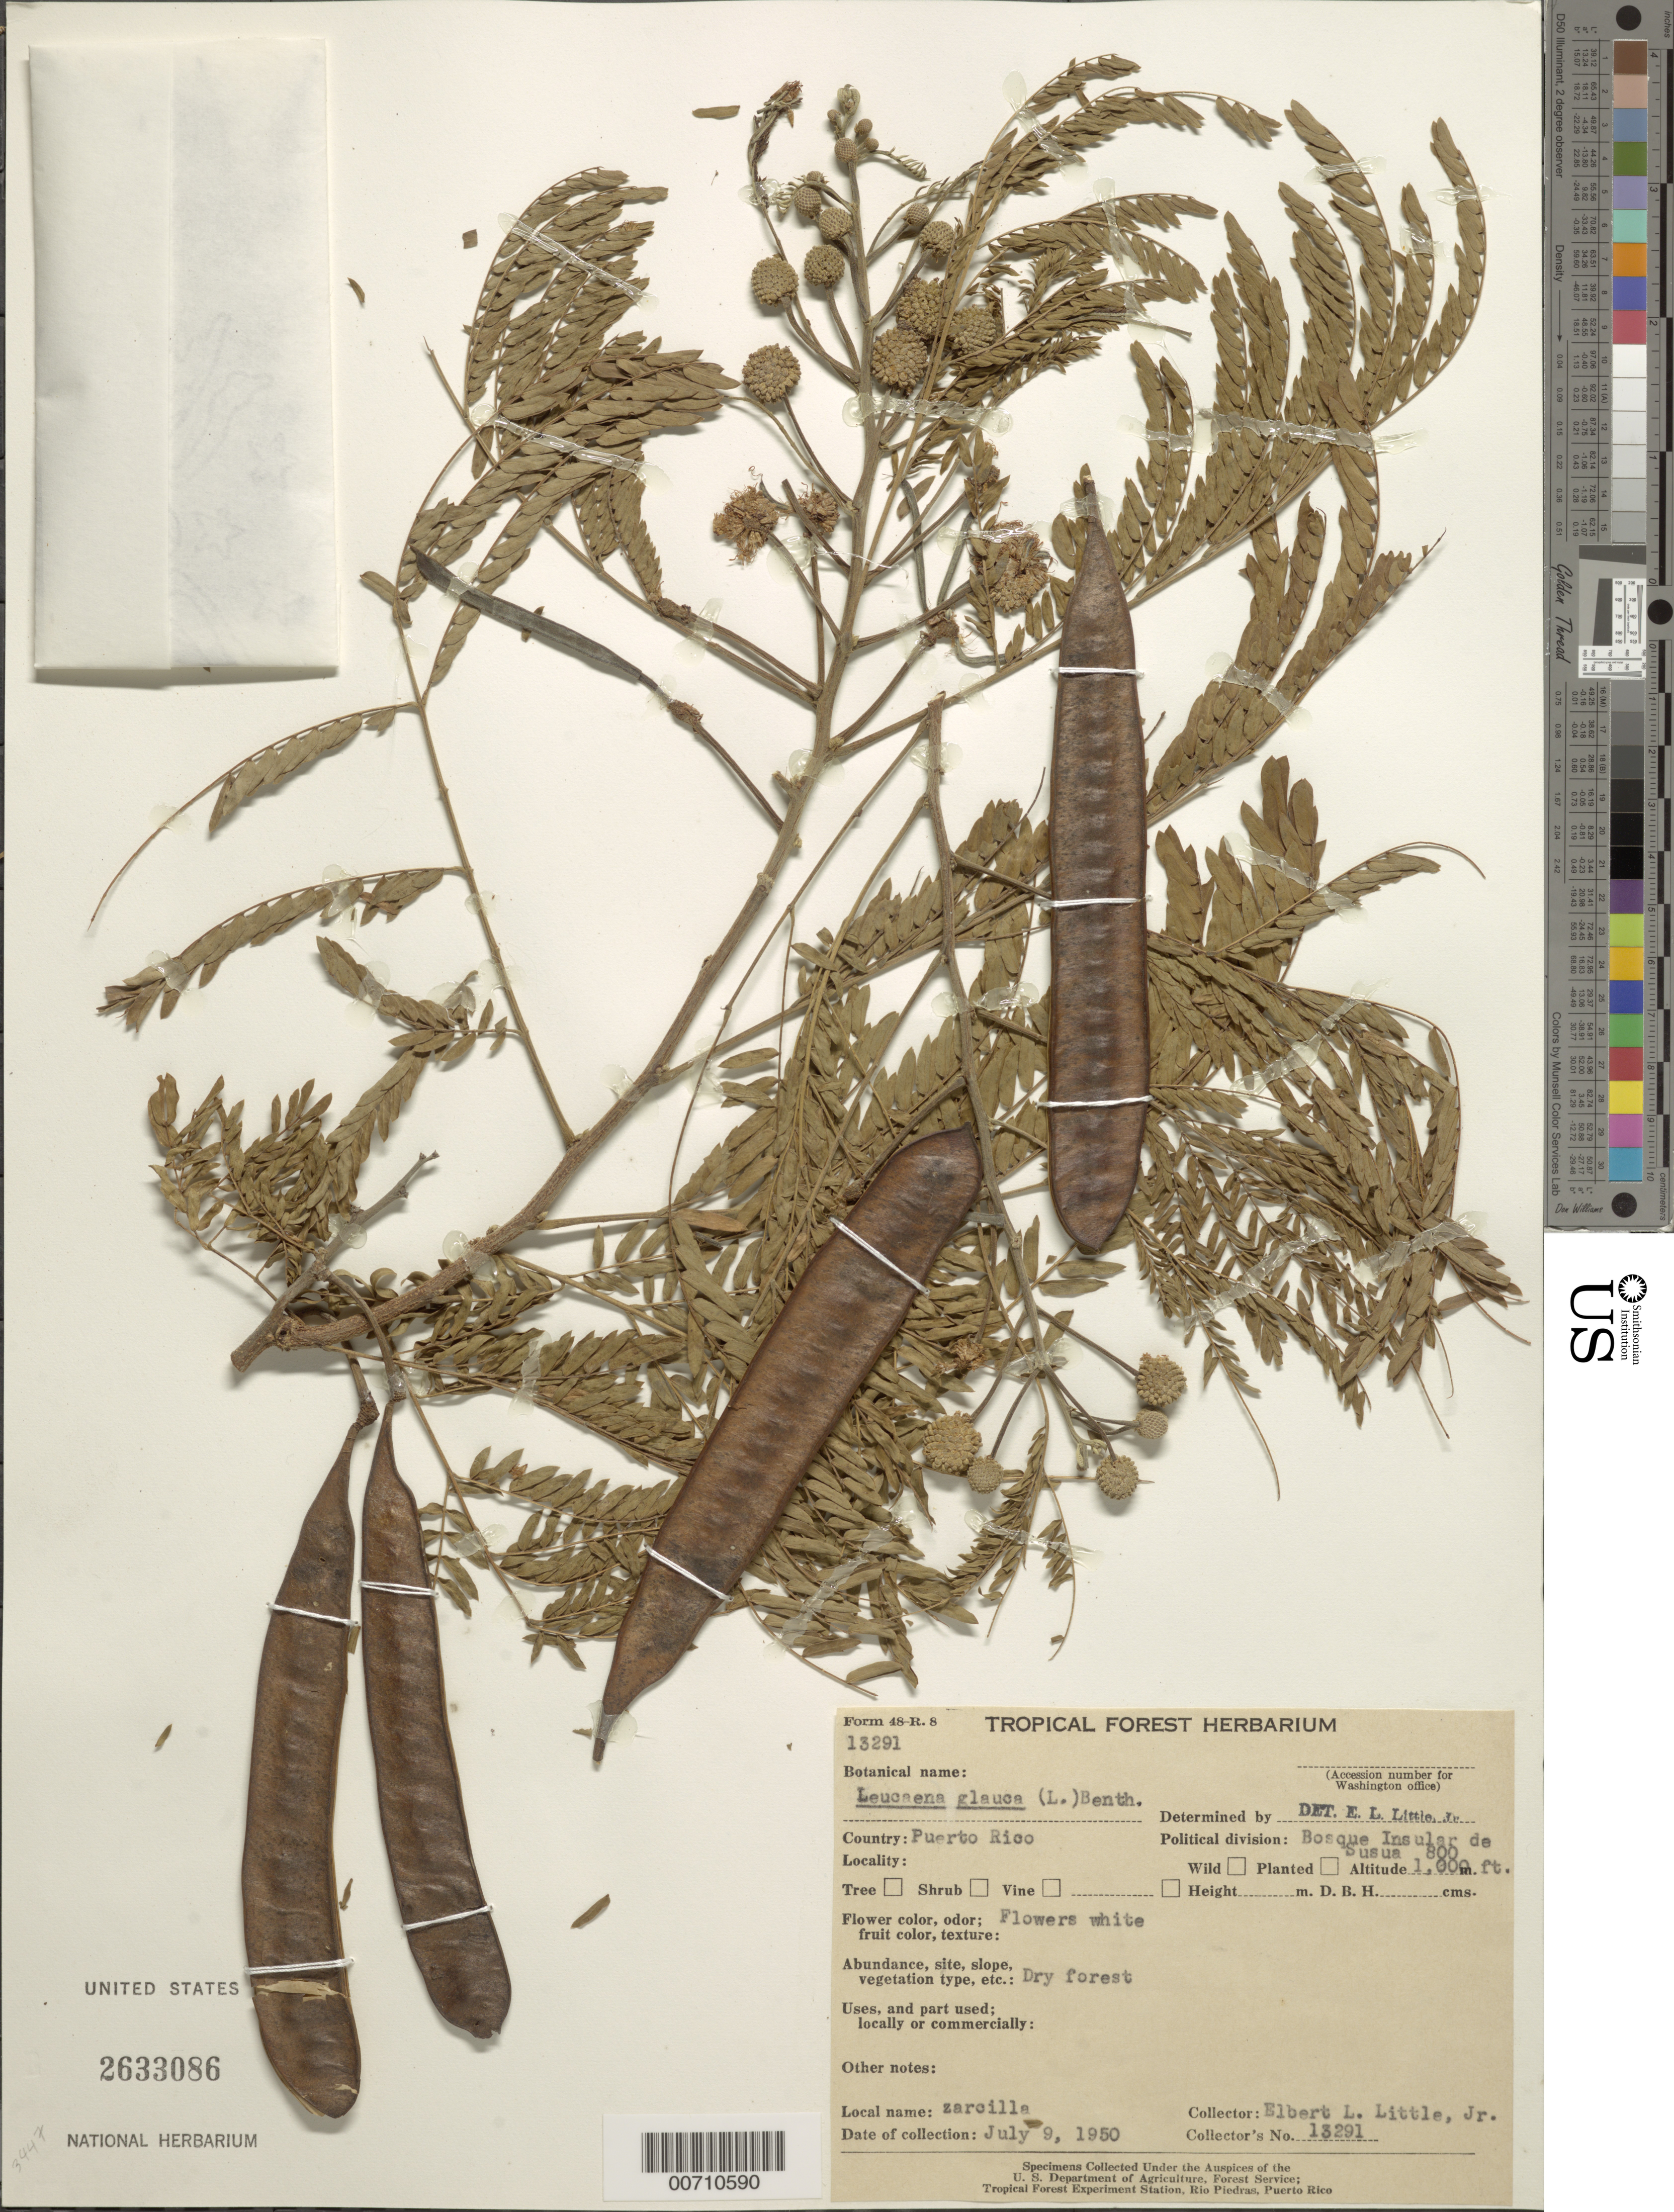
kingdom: Plantae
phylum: Tracheophyta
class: Magnoliopsida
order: Fabales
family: Fabaceae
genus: Leucaena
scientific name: Leucaena leucocephala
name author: (Lam.) de Wit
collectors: E. L. Little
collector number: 13291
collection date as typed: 09 Jul 1950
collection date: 1950-07-09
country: Puerto Rico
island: Greater Antilles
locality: Bosque Insular de Susua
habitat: Dry forest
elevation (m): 244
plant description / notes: Common name: zarcilla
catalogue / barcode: US 2633086